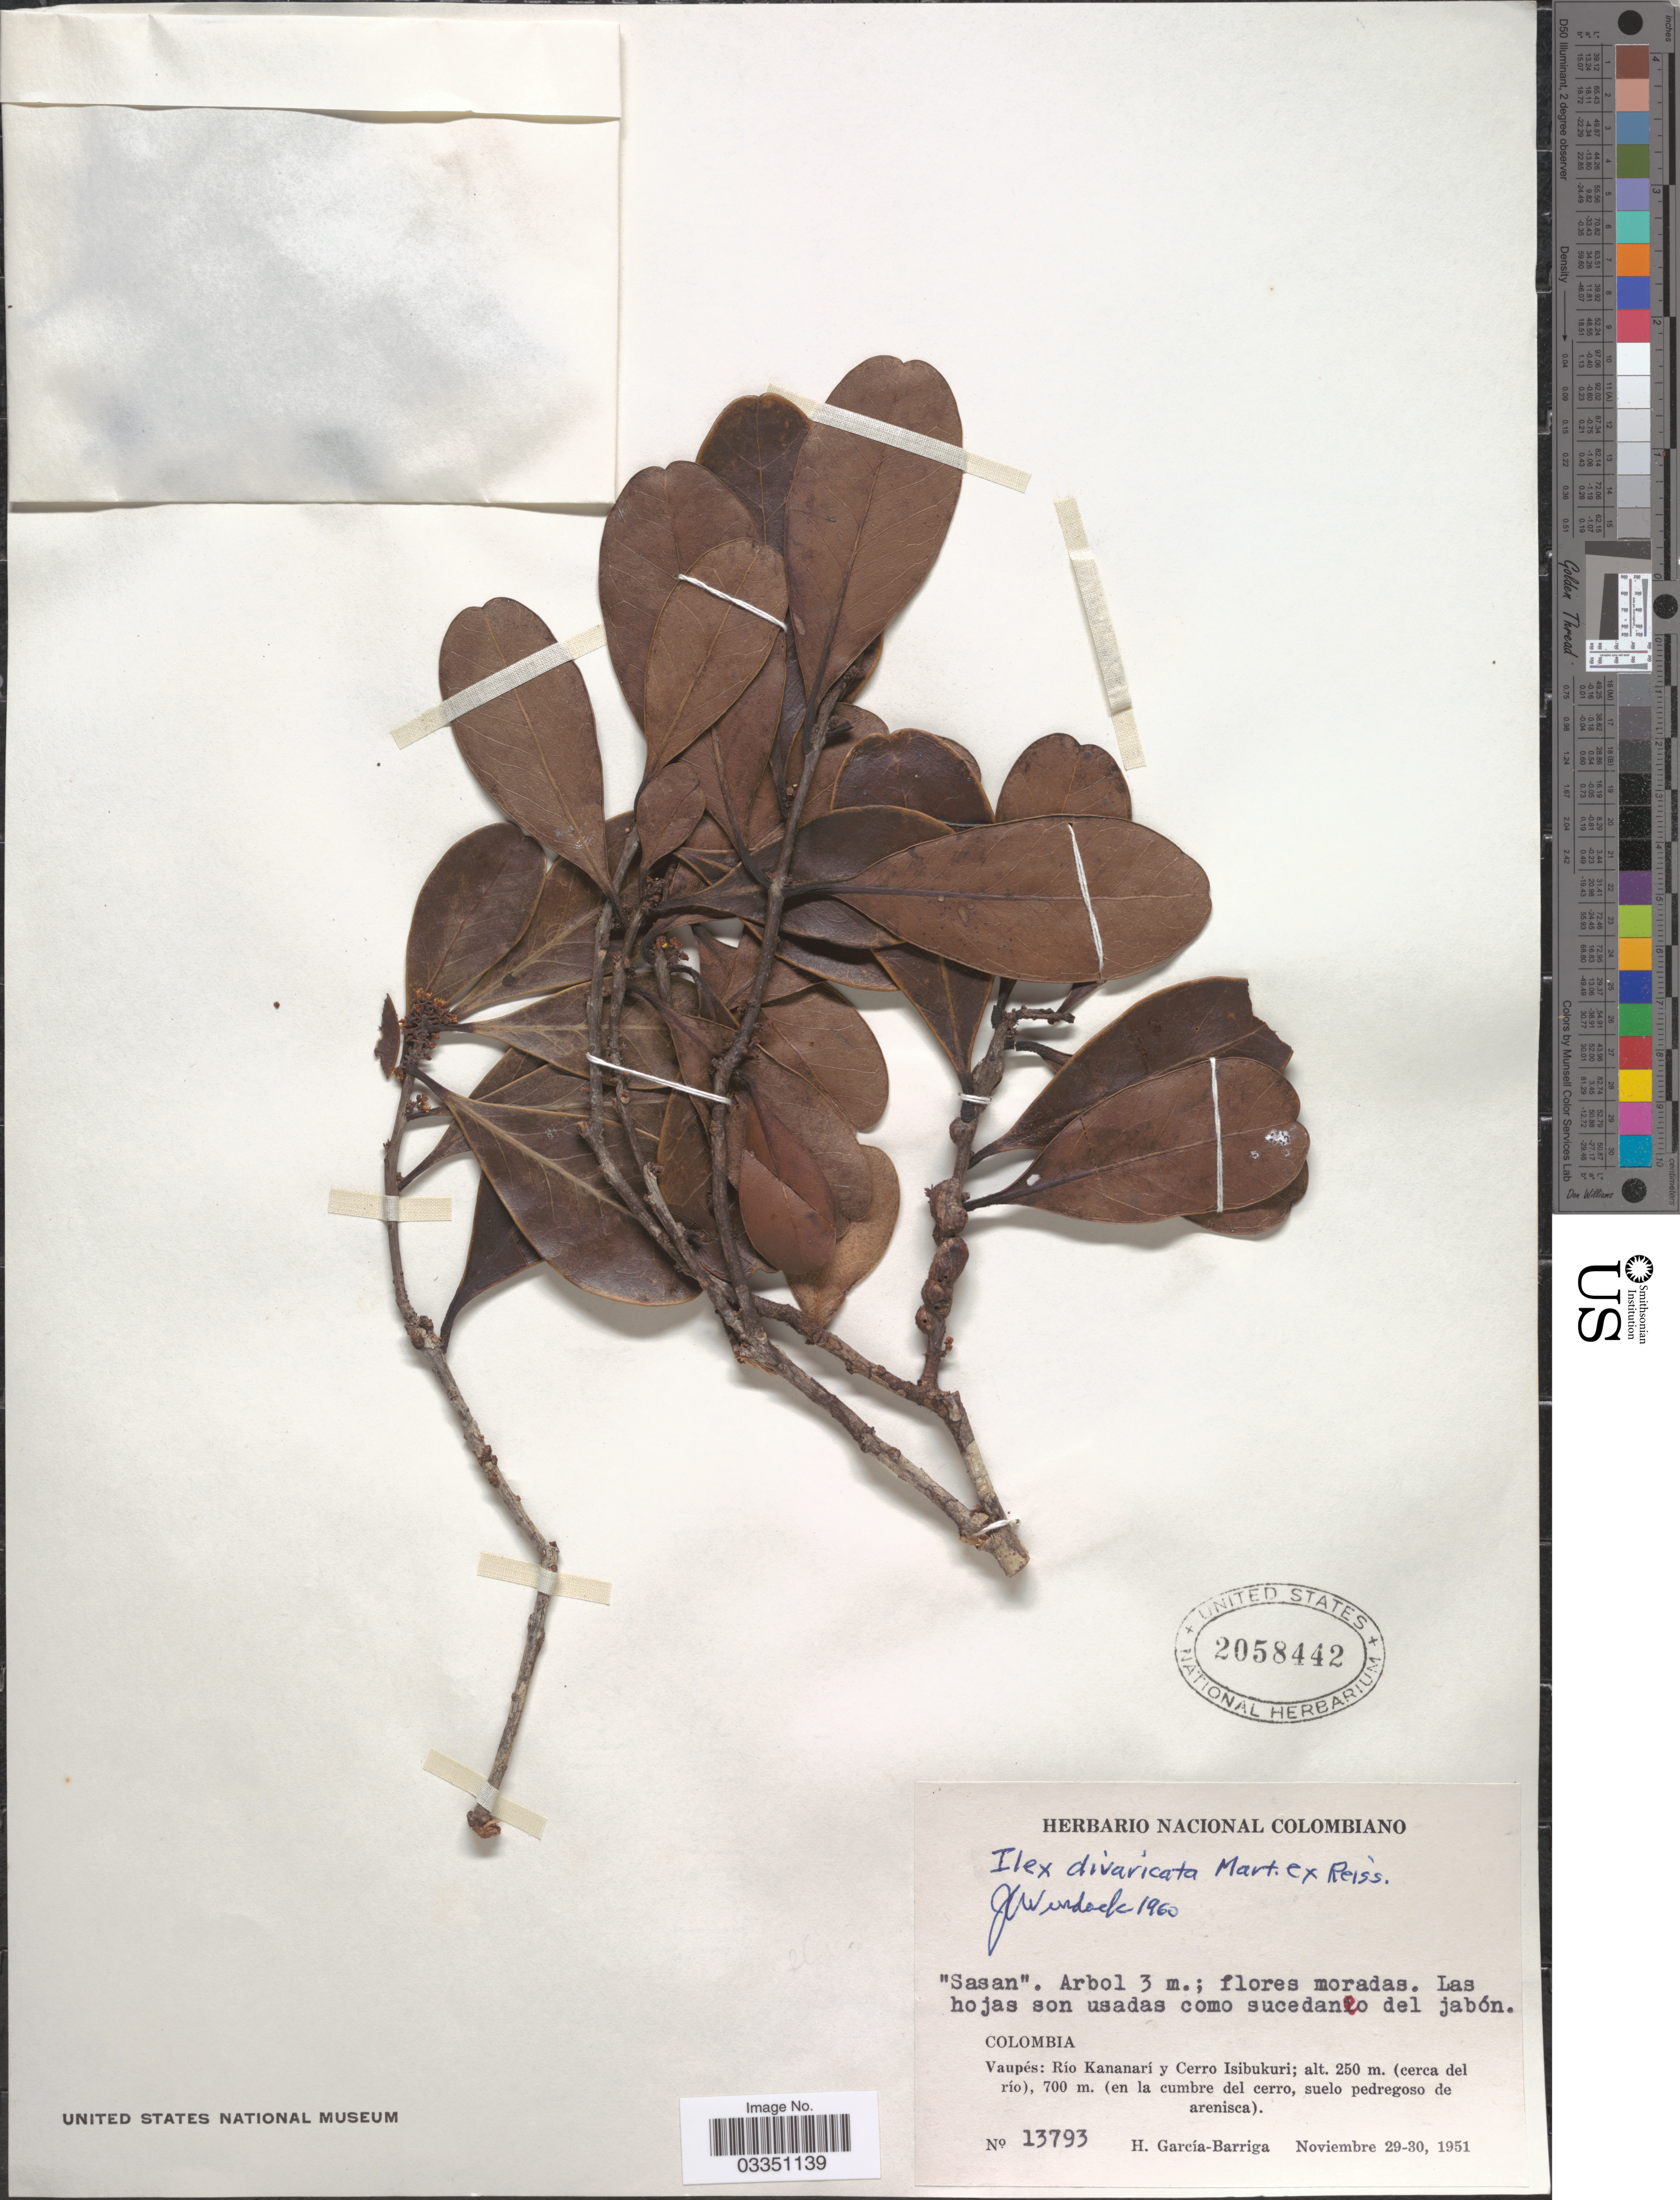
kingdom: Plantae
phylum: Tracheophyta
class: Magnoliopsida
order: Aquifoliales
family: Aquifoliaceae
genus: Ilex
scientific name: Ilex divaricata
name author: Mart. ex Reissek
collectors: H. García Barriga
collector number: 13793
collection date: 1951-11-29/1951-11-30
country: Colombia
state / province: Vaupés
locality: Río Kananarí y Cerro Isibukuri; (cerca del río), (en la cumbre del cerro).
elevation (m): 250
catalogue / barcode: US 2058442